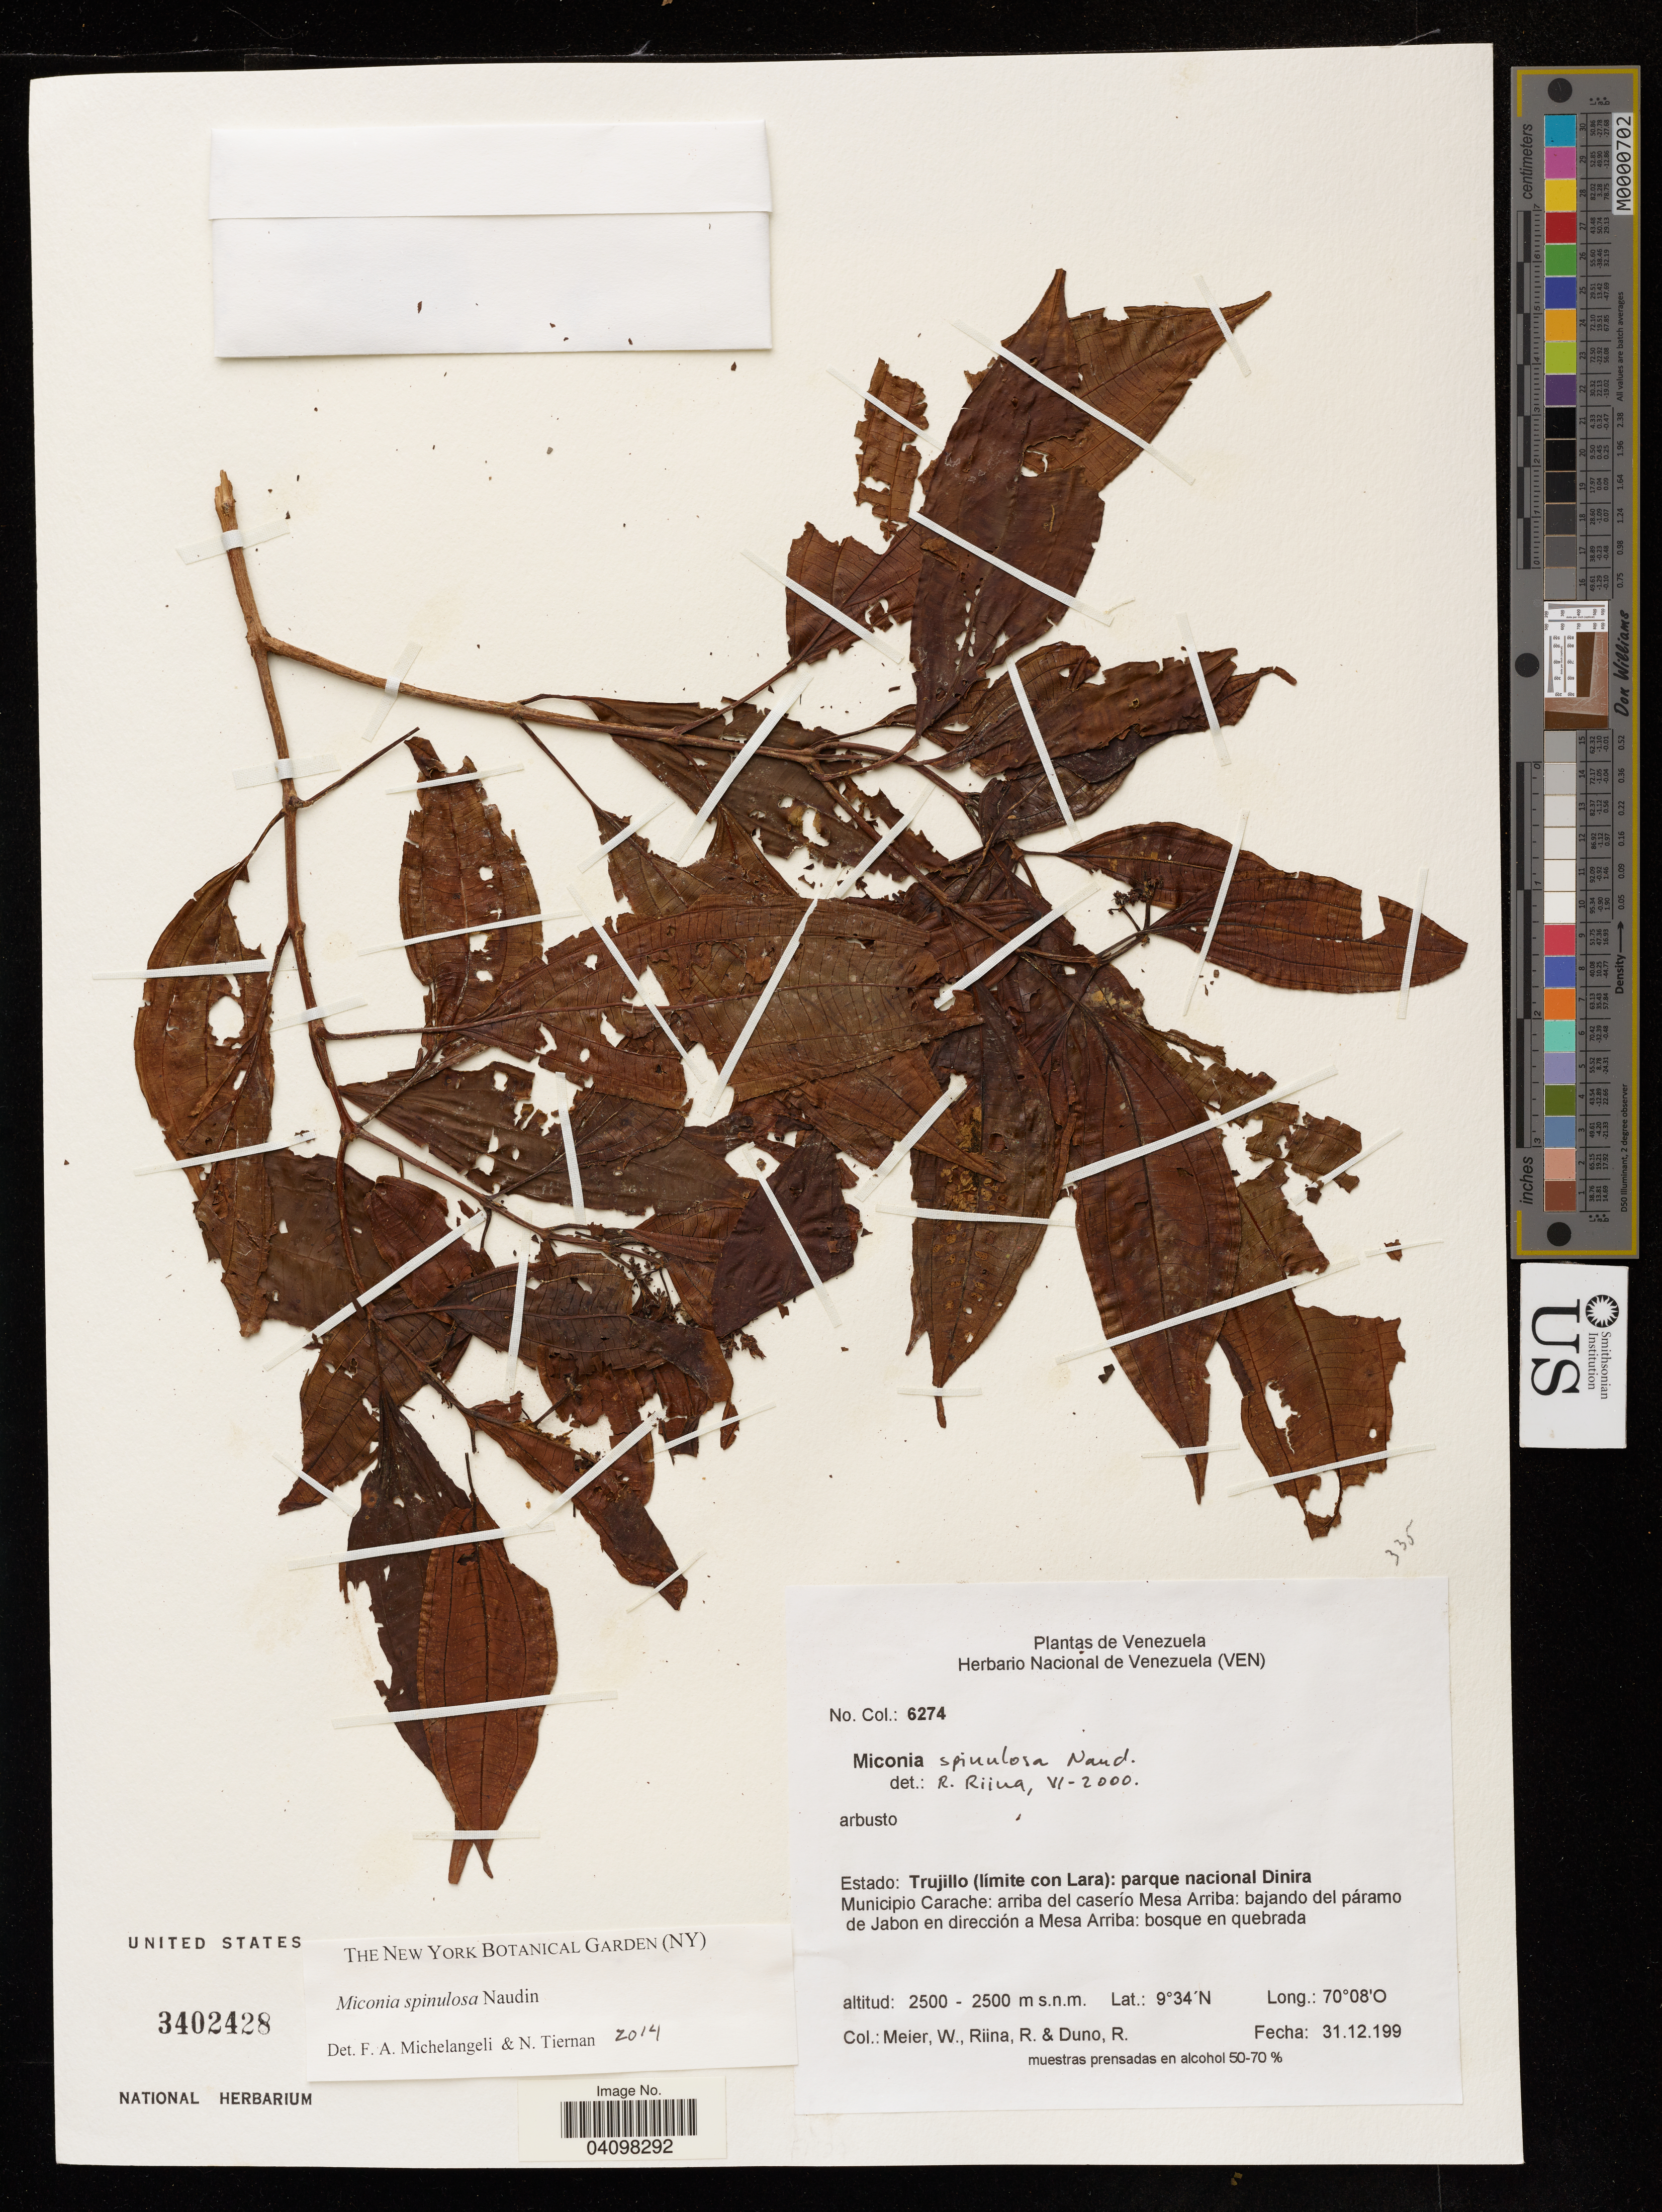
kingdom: Plantae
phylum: Tracheophyta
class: Magnoliopsida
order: Myrtales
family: Melastomataceae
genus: Miconia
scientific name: Miconia spinulosa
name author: Naudin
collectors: W. Meier, R. Riina & R. Duno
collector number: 6274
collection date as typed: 31.12.199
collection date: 1999-12-31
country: Venezuela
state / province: Trujillo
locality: (límite con Lara): parque nacional Dinira Municipio Carache: arriba del caserío Mesa Arriba: bajando del páramo de Jabon en dirección a Mesa Arriba: bosque en quebrada.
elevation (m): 2500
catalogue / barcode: US 3402428